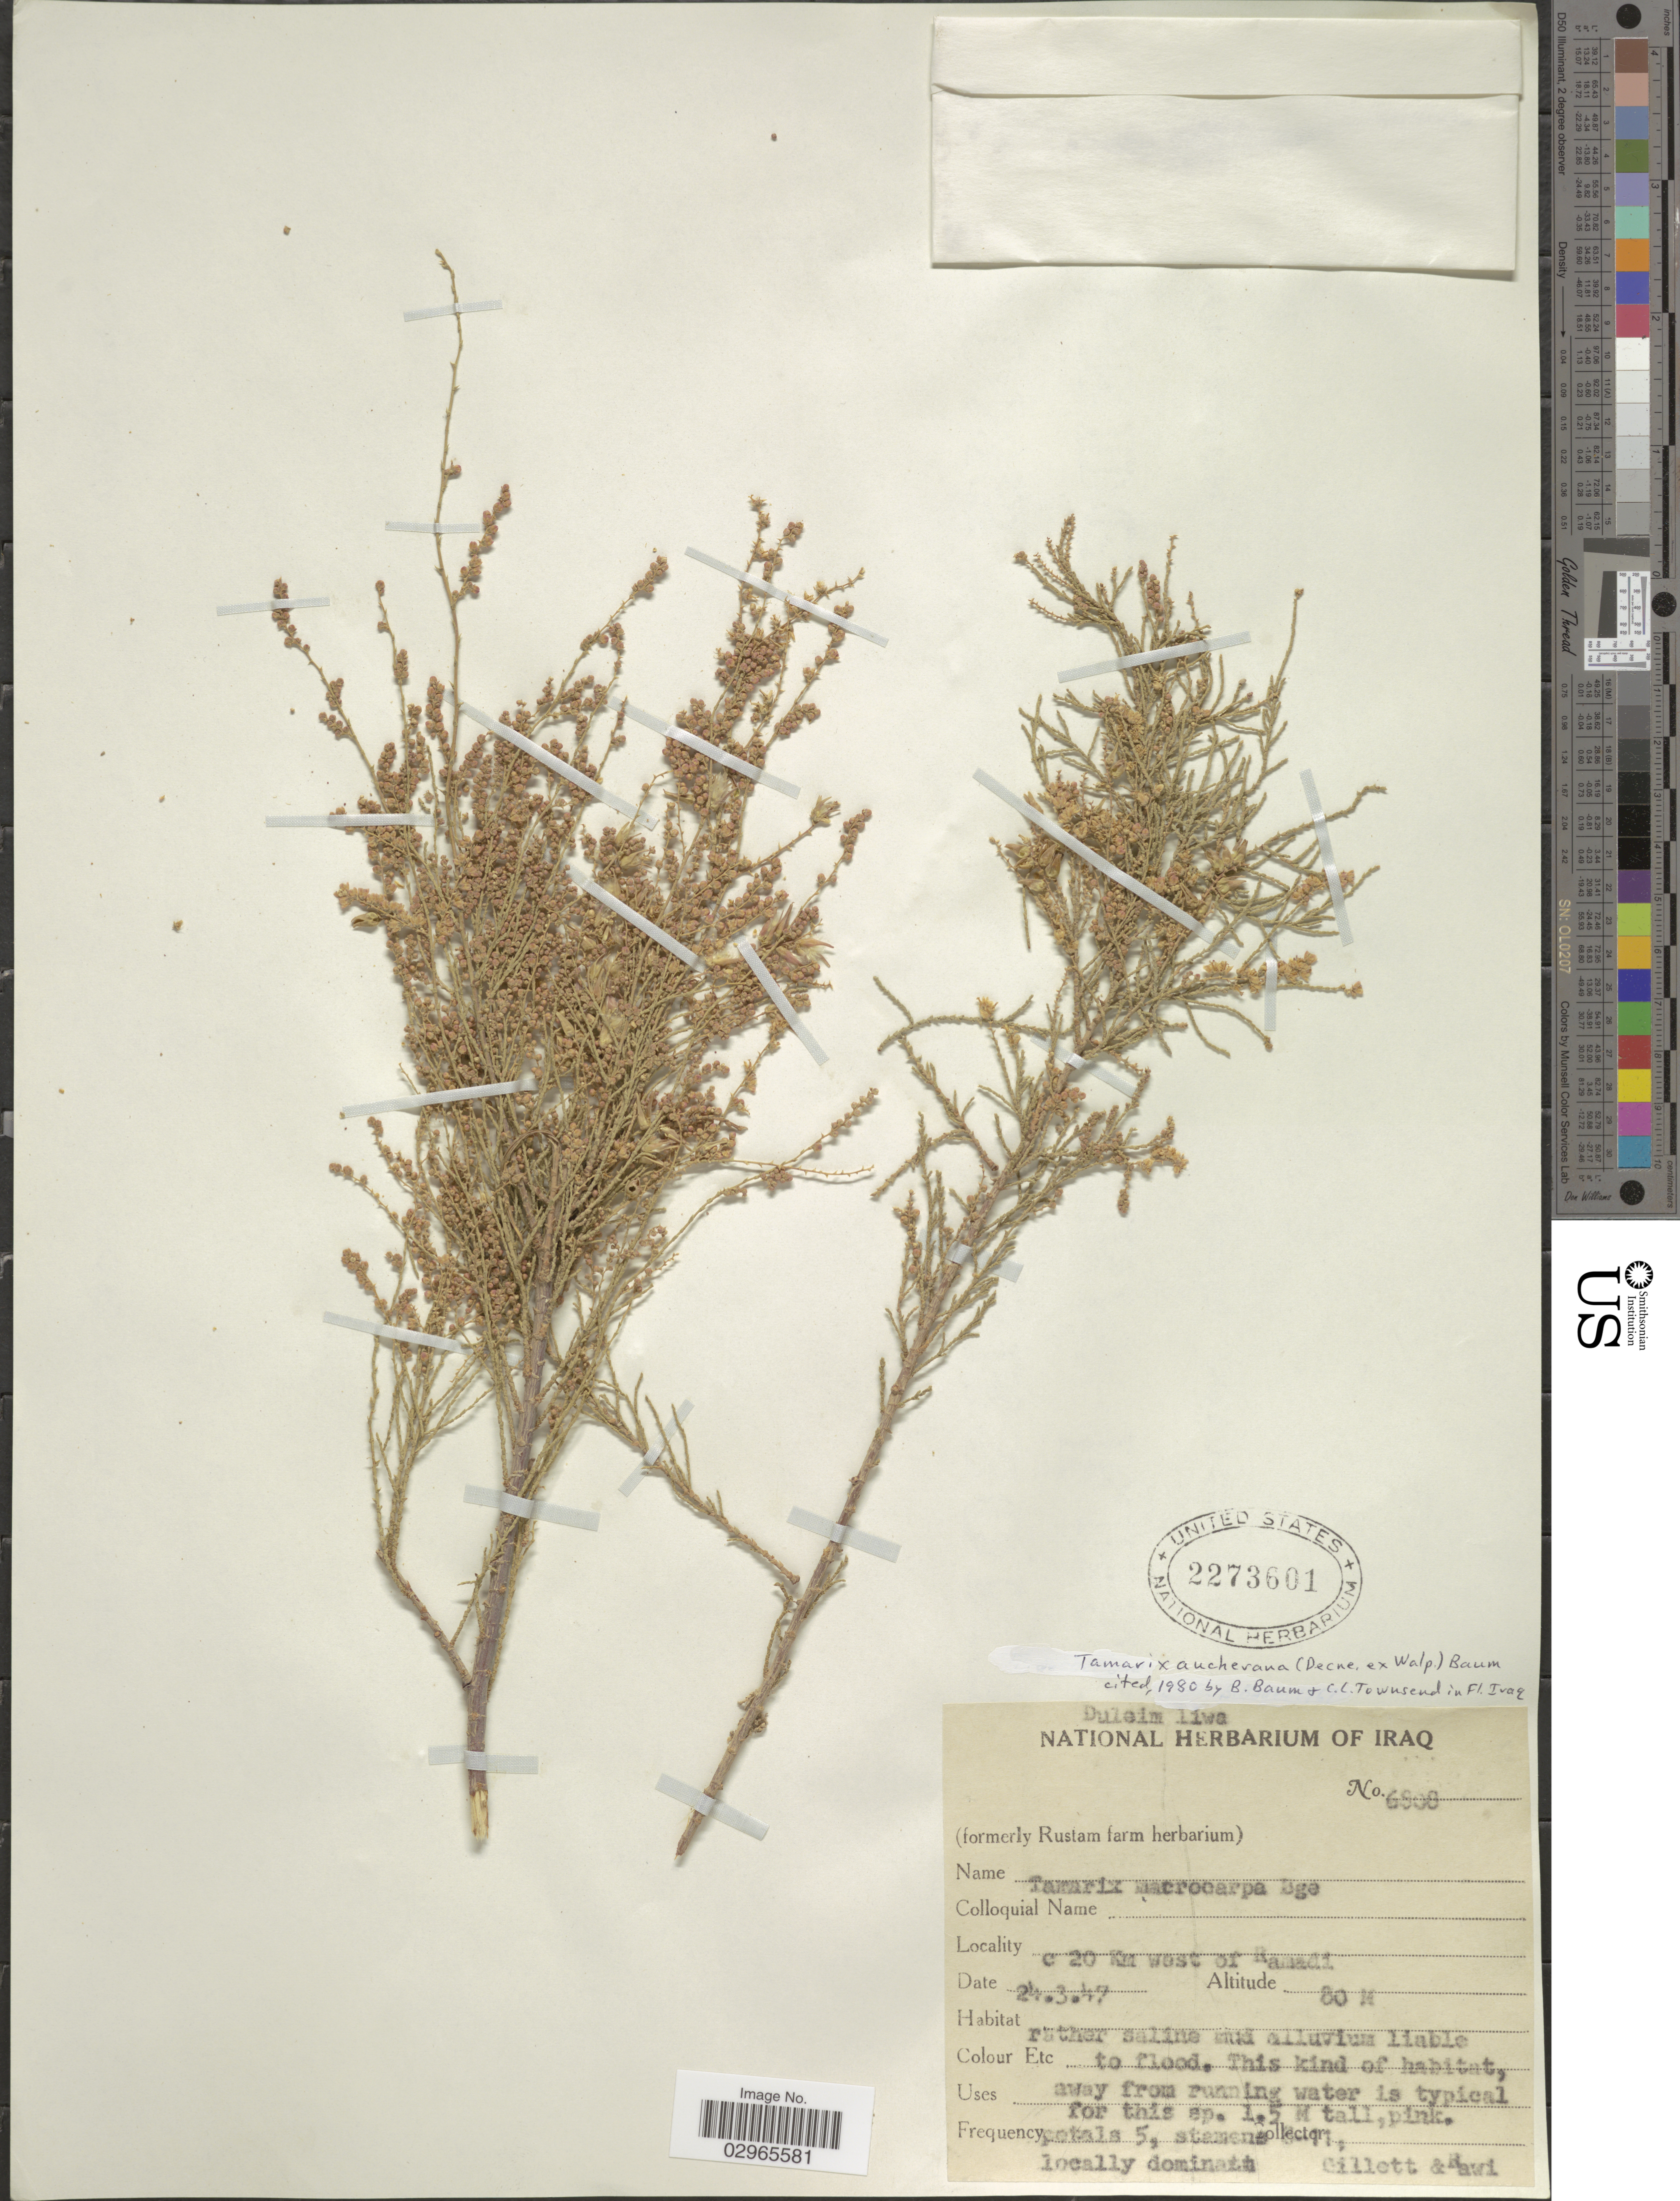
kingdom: Plantae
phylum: Tracheophyta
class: Magnoliopsida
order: Caryophyllales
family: Tamaricaceae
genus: Tamarix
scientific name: Tamarix aucheriana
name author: (Decne. ex Walp.) B.R. Baum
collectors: Gillett, -- & -. Rawi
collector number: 6908*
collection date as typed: Transcribed d/m/y: 24/3/47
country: Iraq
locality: Duleim liwa, c 20 Km west of Ramadi.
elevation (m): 80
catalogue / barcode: US 2273601